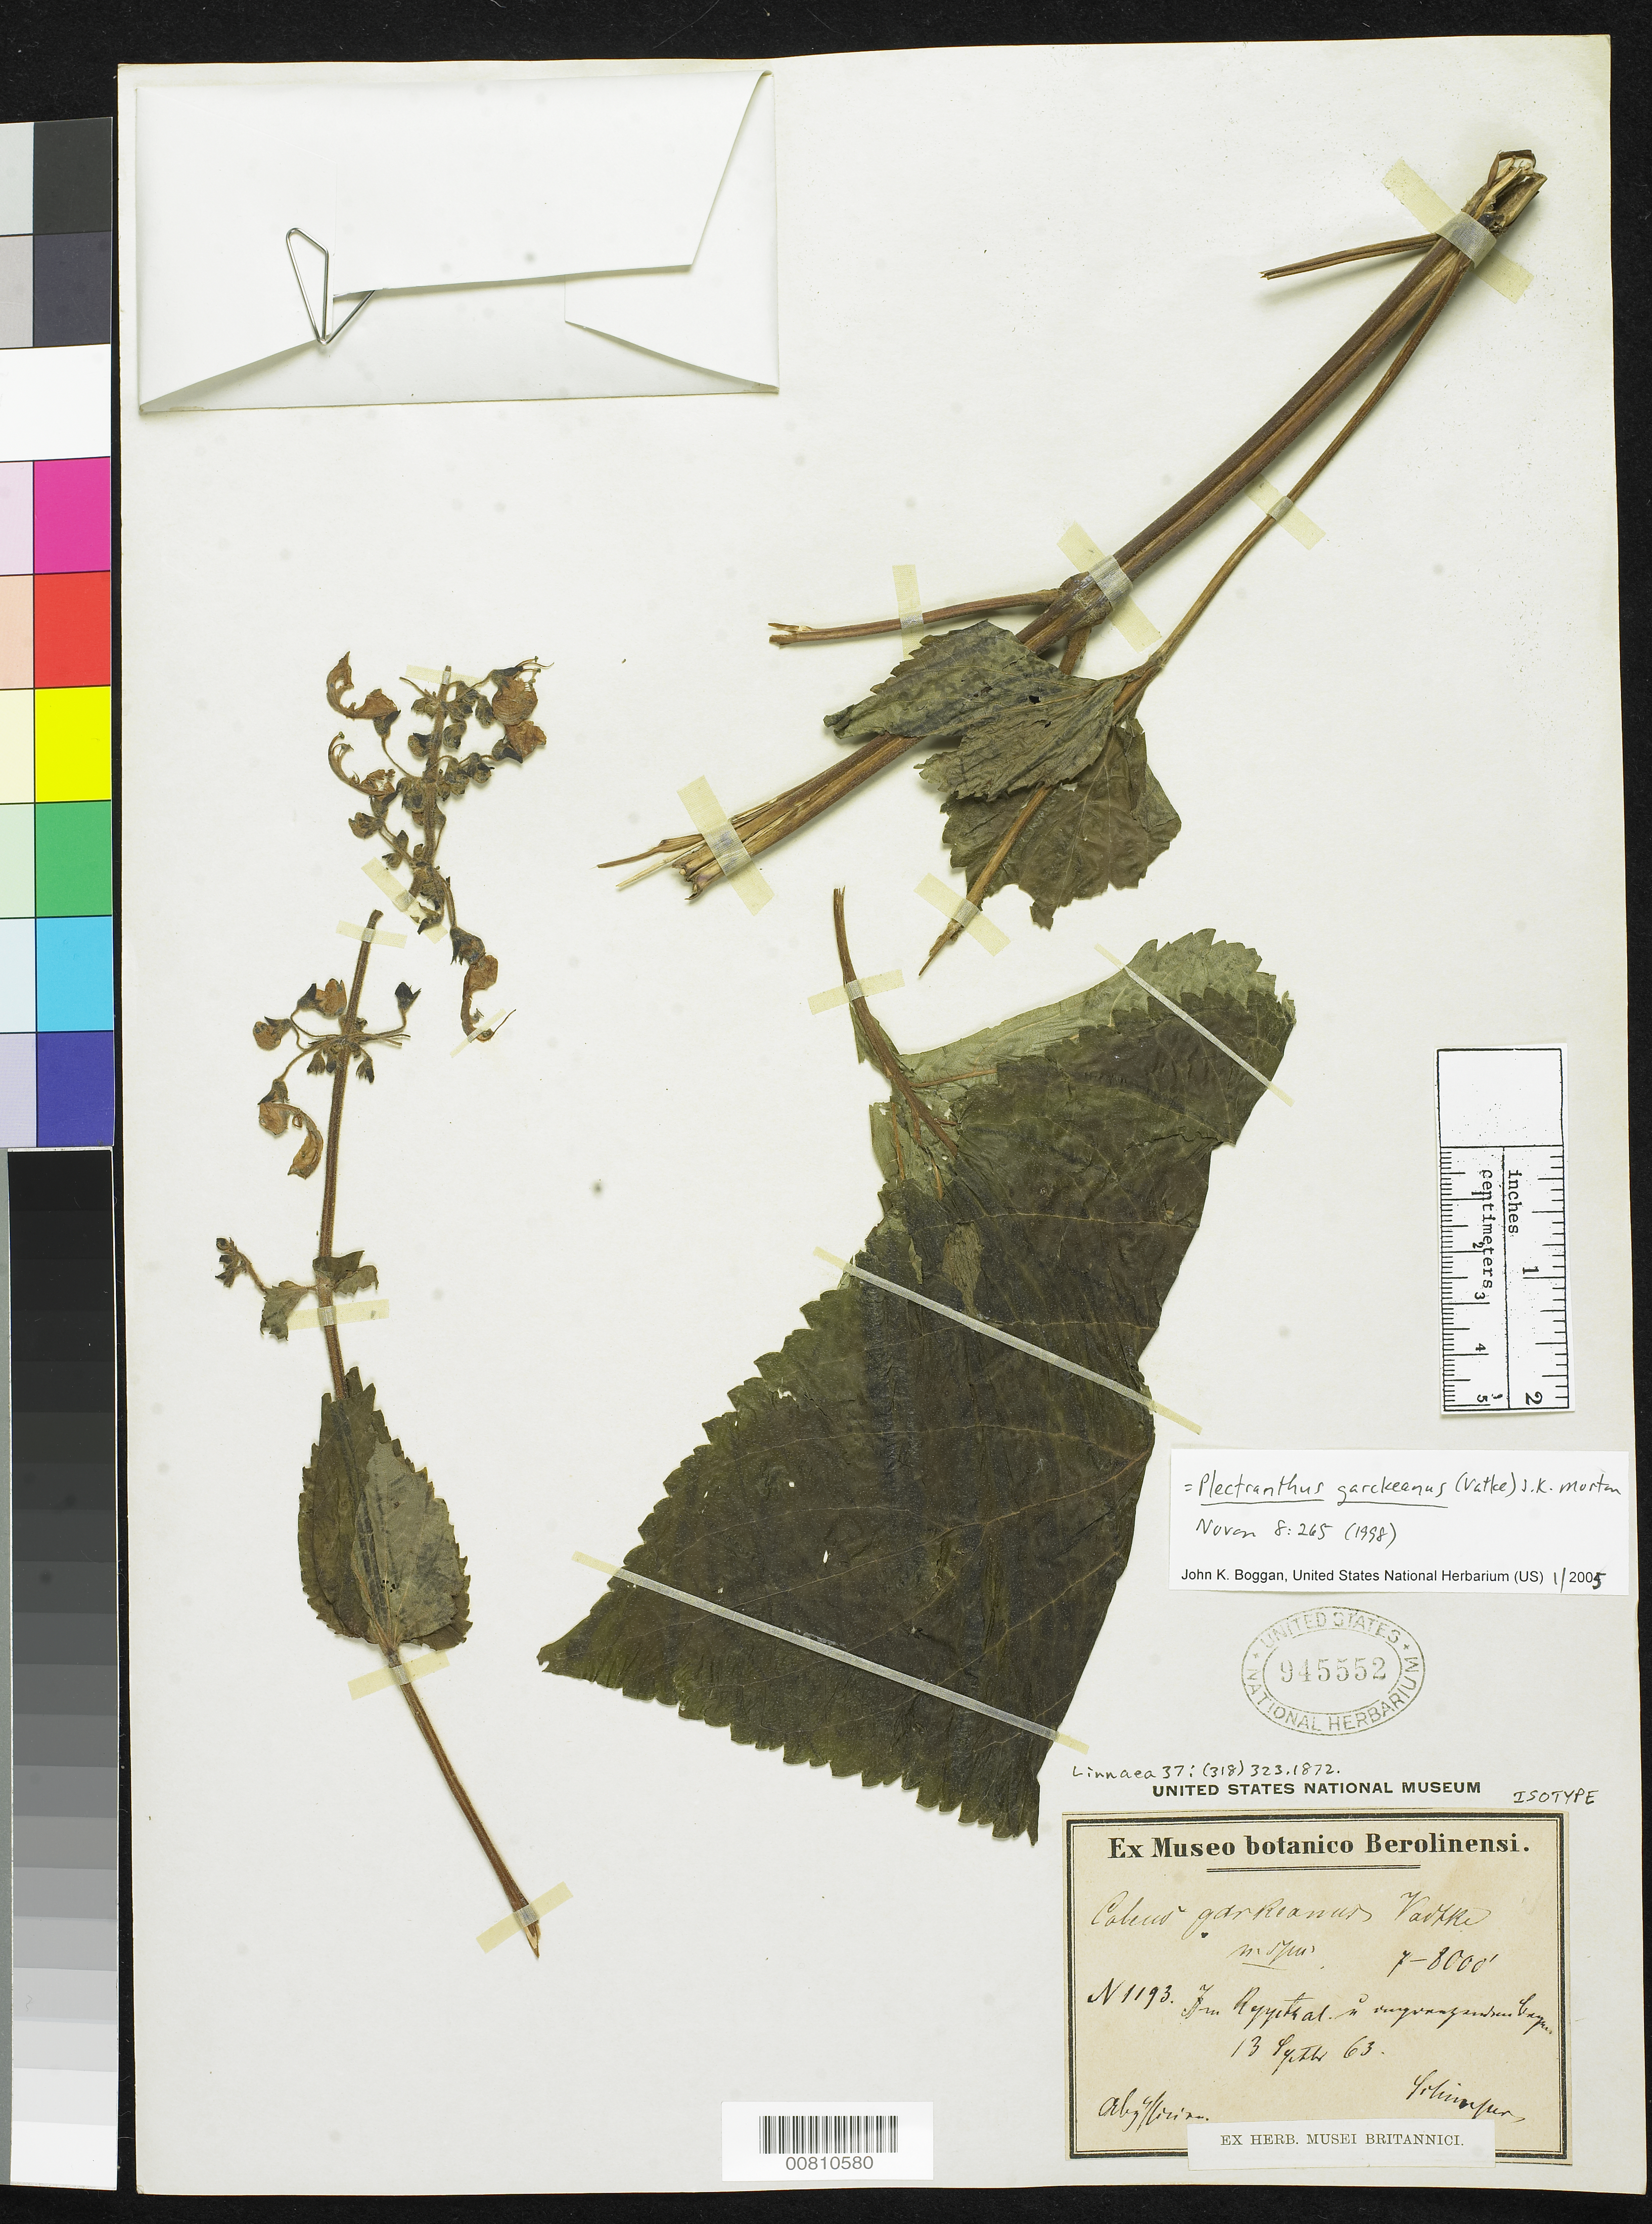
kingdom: Plantae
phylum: Tracheophyta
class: Magnoliopsida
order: Lamiales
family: Lamiaceae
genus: Coleus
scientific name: Coleus garckeanus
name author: Vatke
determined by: Boggan, J. K., (US), NMNH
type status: Isotype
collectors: G. W. Schimper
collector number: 1193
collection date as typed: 13 Sep 1863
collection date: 1863-09-13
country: Ethiopia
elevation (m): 2134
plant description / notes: Cited by J.K. Morton, Novon 8: 265 (1998).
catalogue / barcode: US 945552